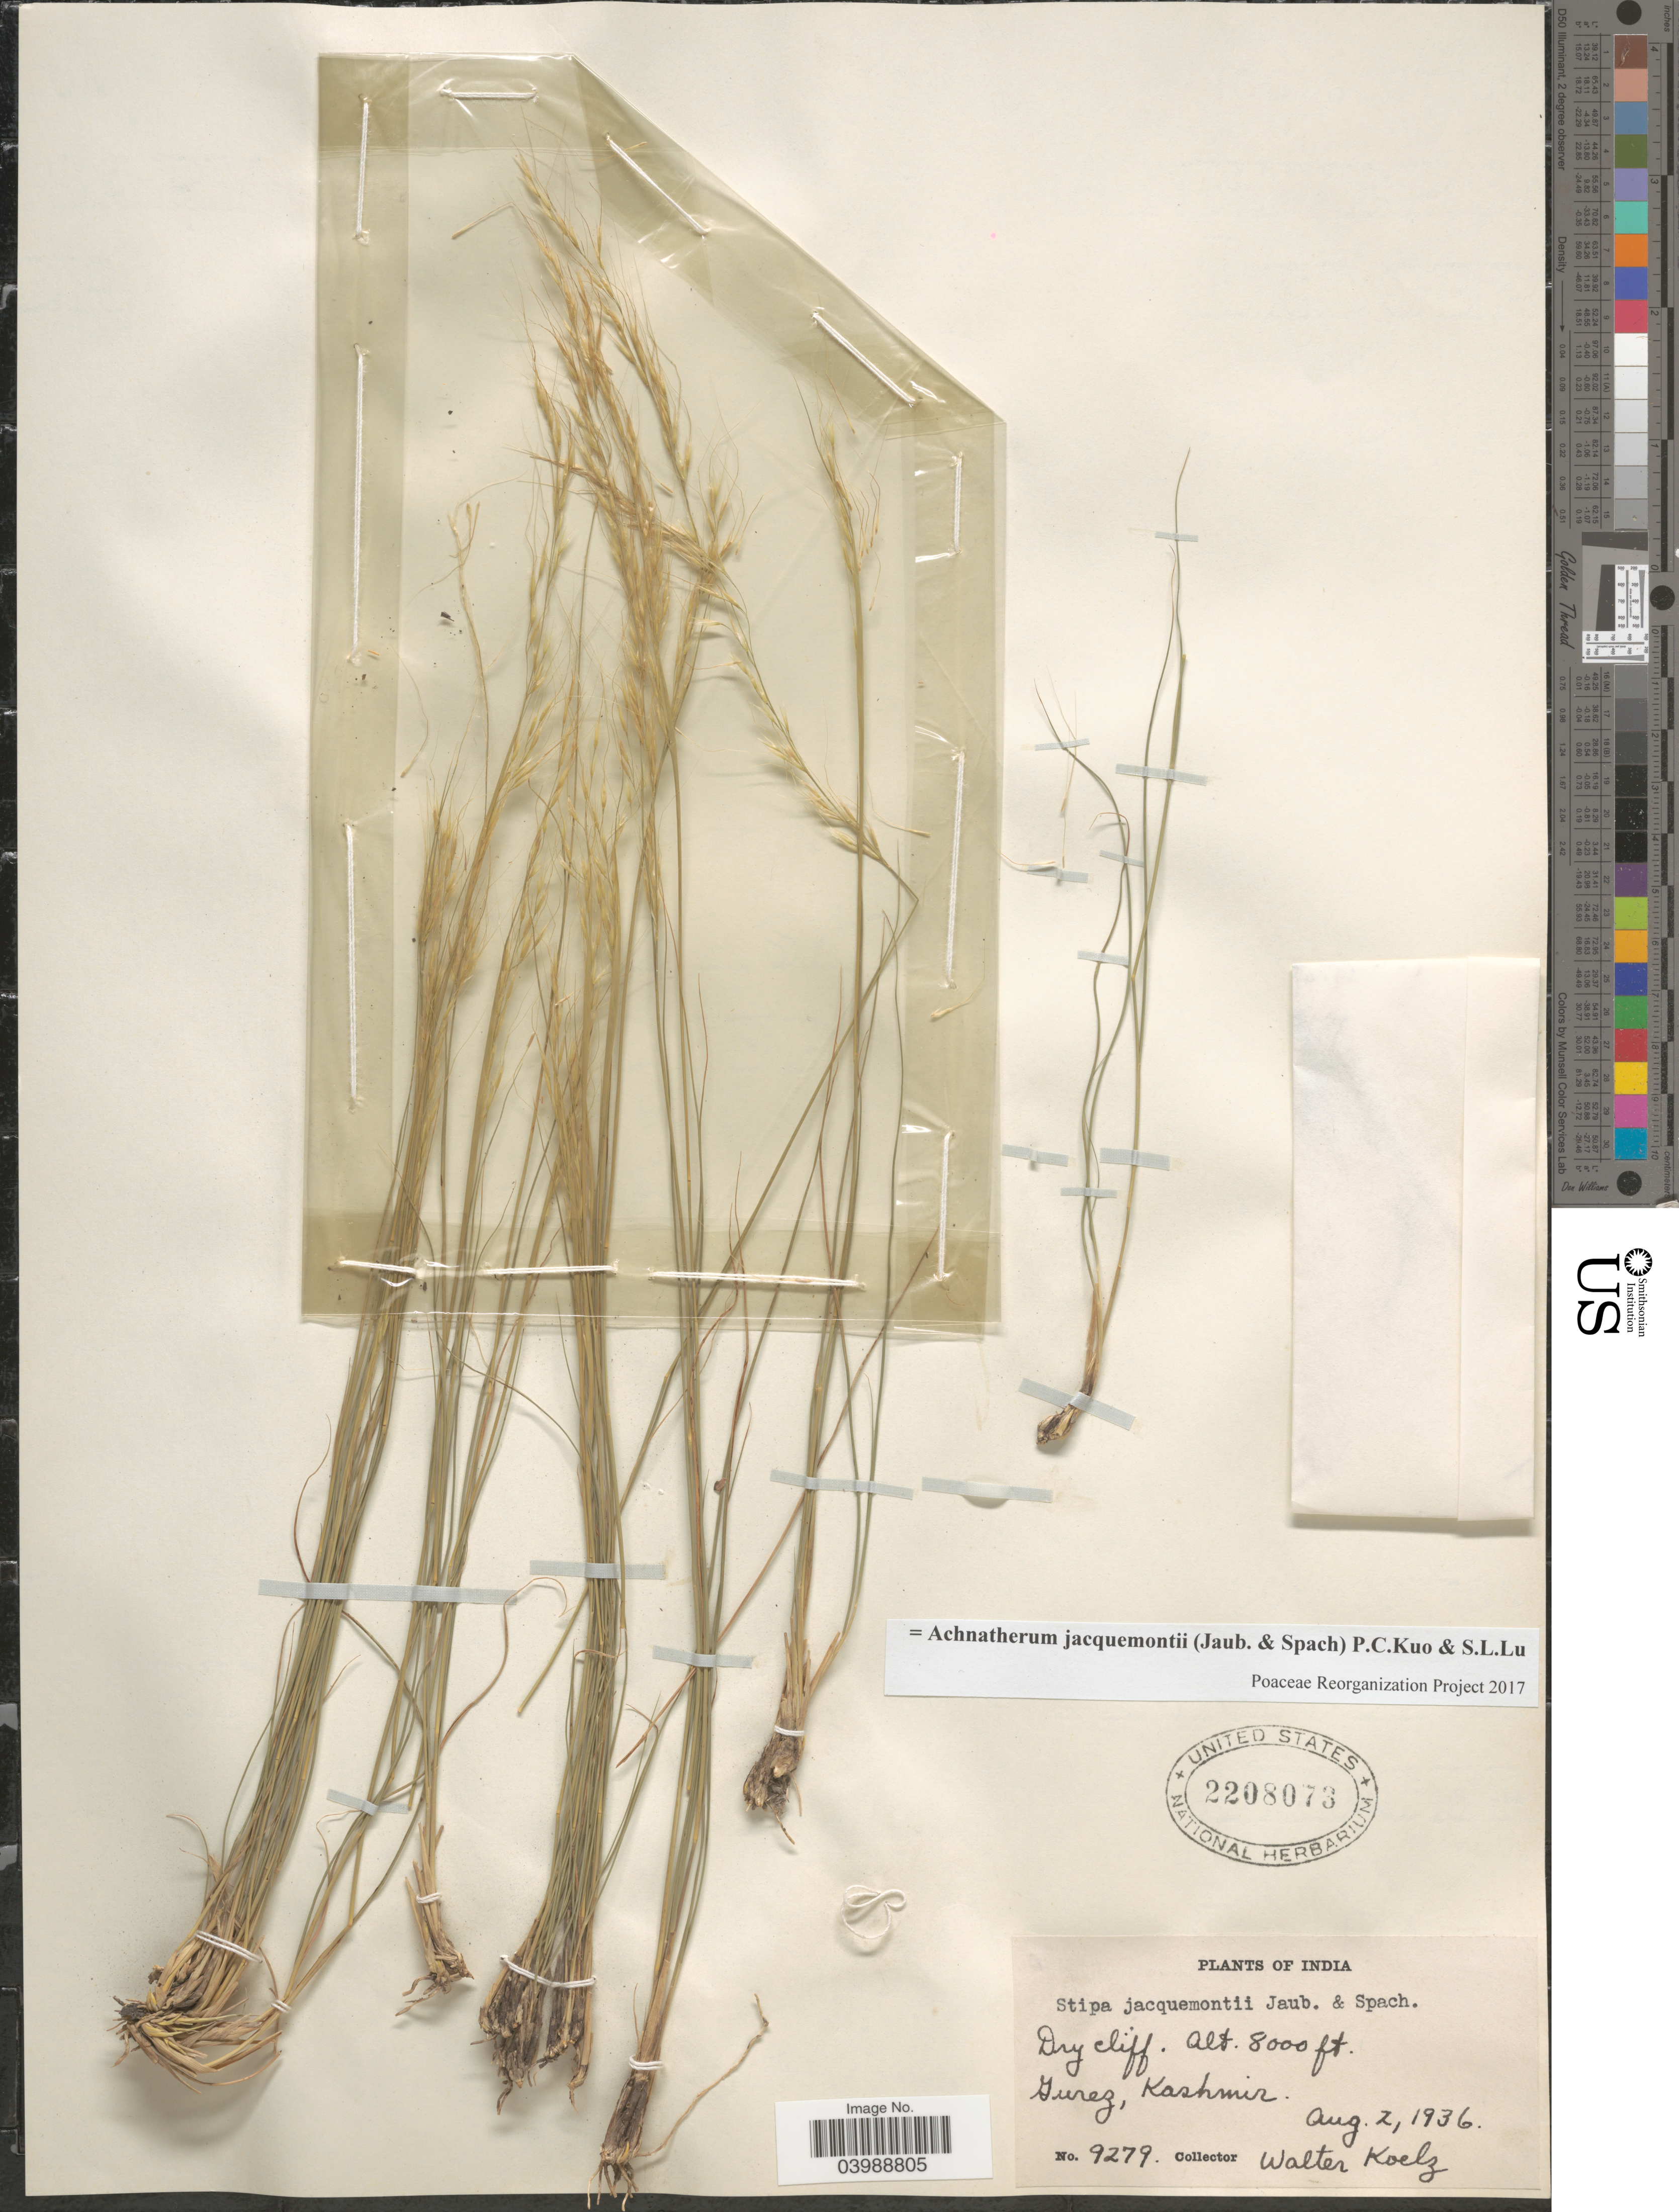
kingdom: Plantae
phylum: Tracheophyta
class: Liliopsida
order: Poales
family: Poaceae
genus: Achnatherum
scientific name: Achnatherum jacquemontii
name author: (Jaub.) P.C. Kuo & S.L. Lu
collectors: W. N. Koelz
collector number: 9279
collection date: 1936-08-02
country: India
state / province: Jammu and Kashmir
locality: Gurez, Kashmir.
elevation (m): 2438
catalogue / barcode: US 2208073